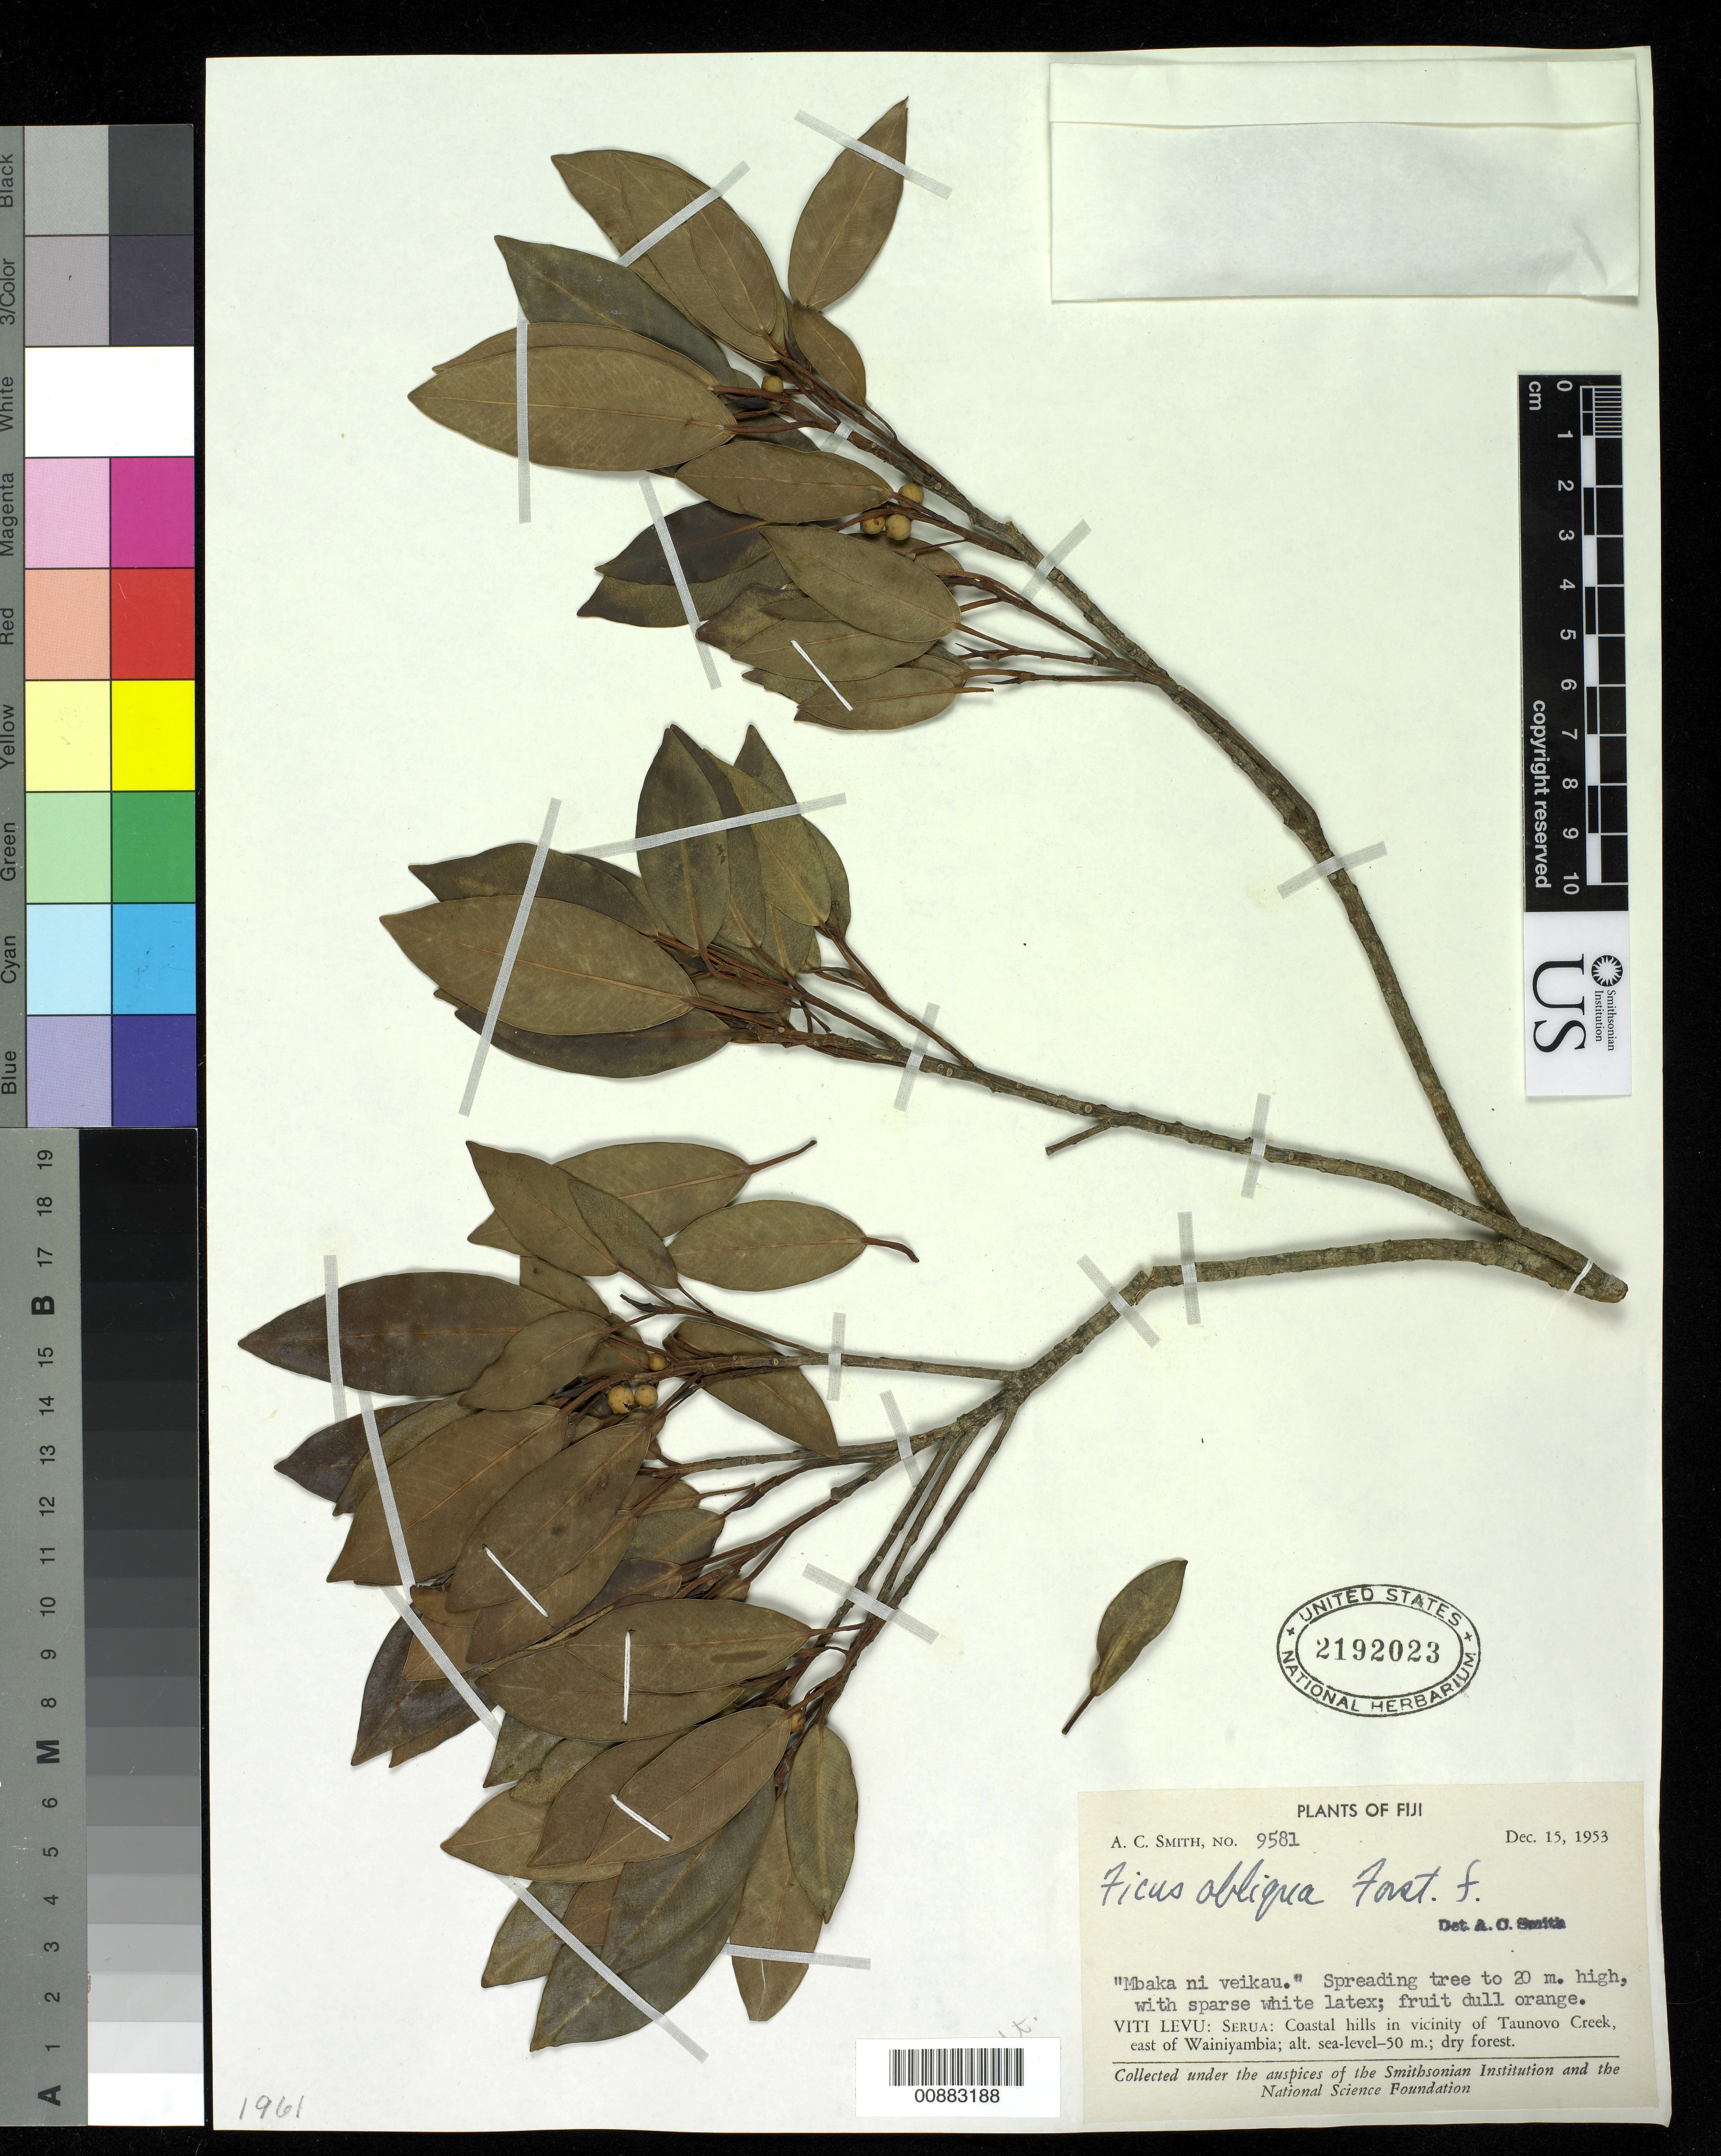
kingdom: Plantae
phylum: Tracheophyta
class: Magnoliopsida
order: Rosales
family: Moraceae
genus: Ficus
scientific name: Ficus obliqua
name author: G. Forst.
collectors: C. A. Smith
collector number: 9581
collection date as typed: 15 Dec 1953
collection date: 1953-12-15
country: Fiji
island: Vanua Levu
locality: Serua: Coastal hills in vicinity of Taunovo Creek, E of Wainiyambia.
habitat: Dry forest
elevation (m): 0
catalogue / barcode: US 2192023